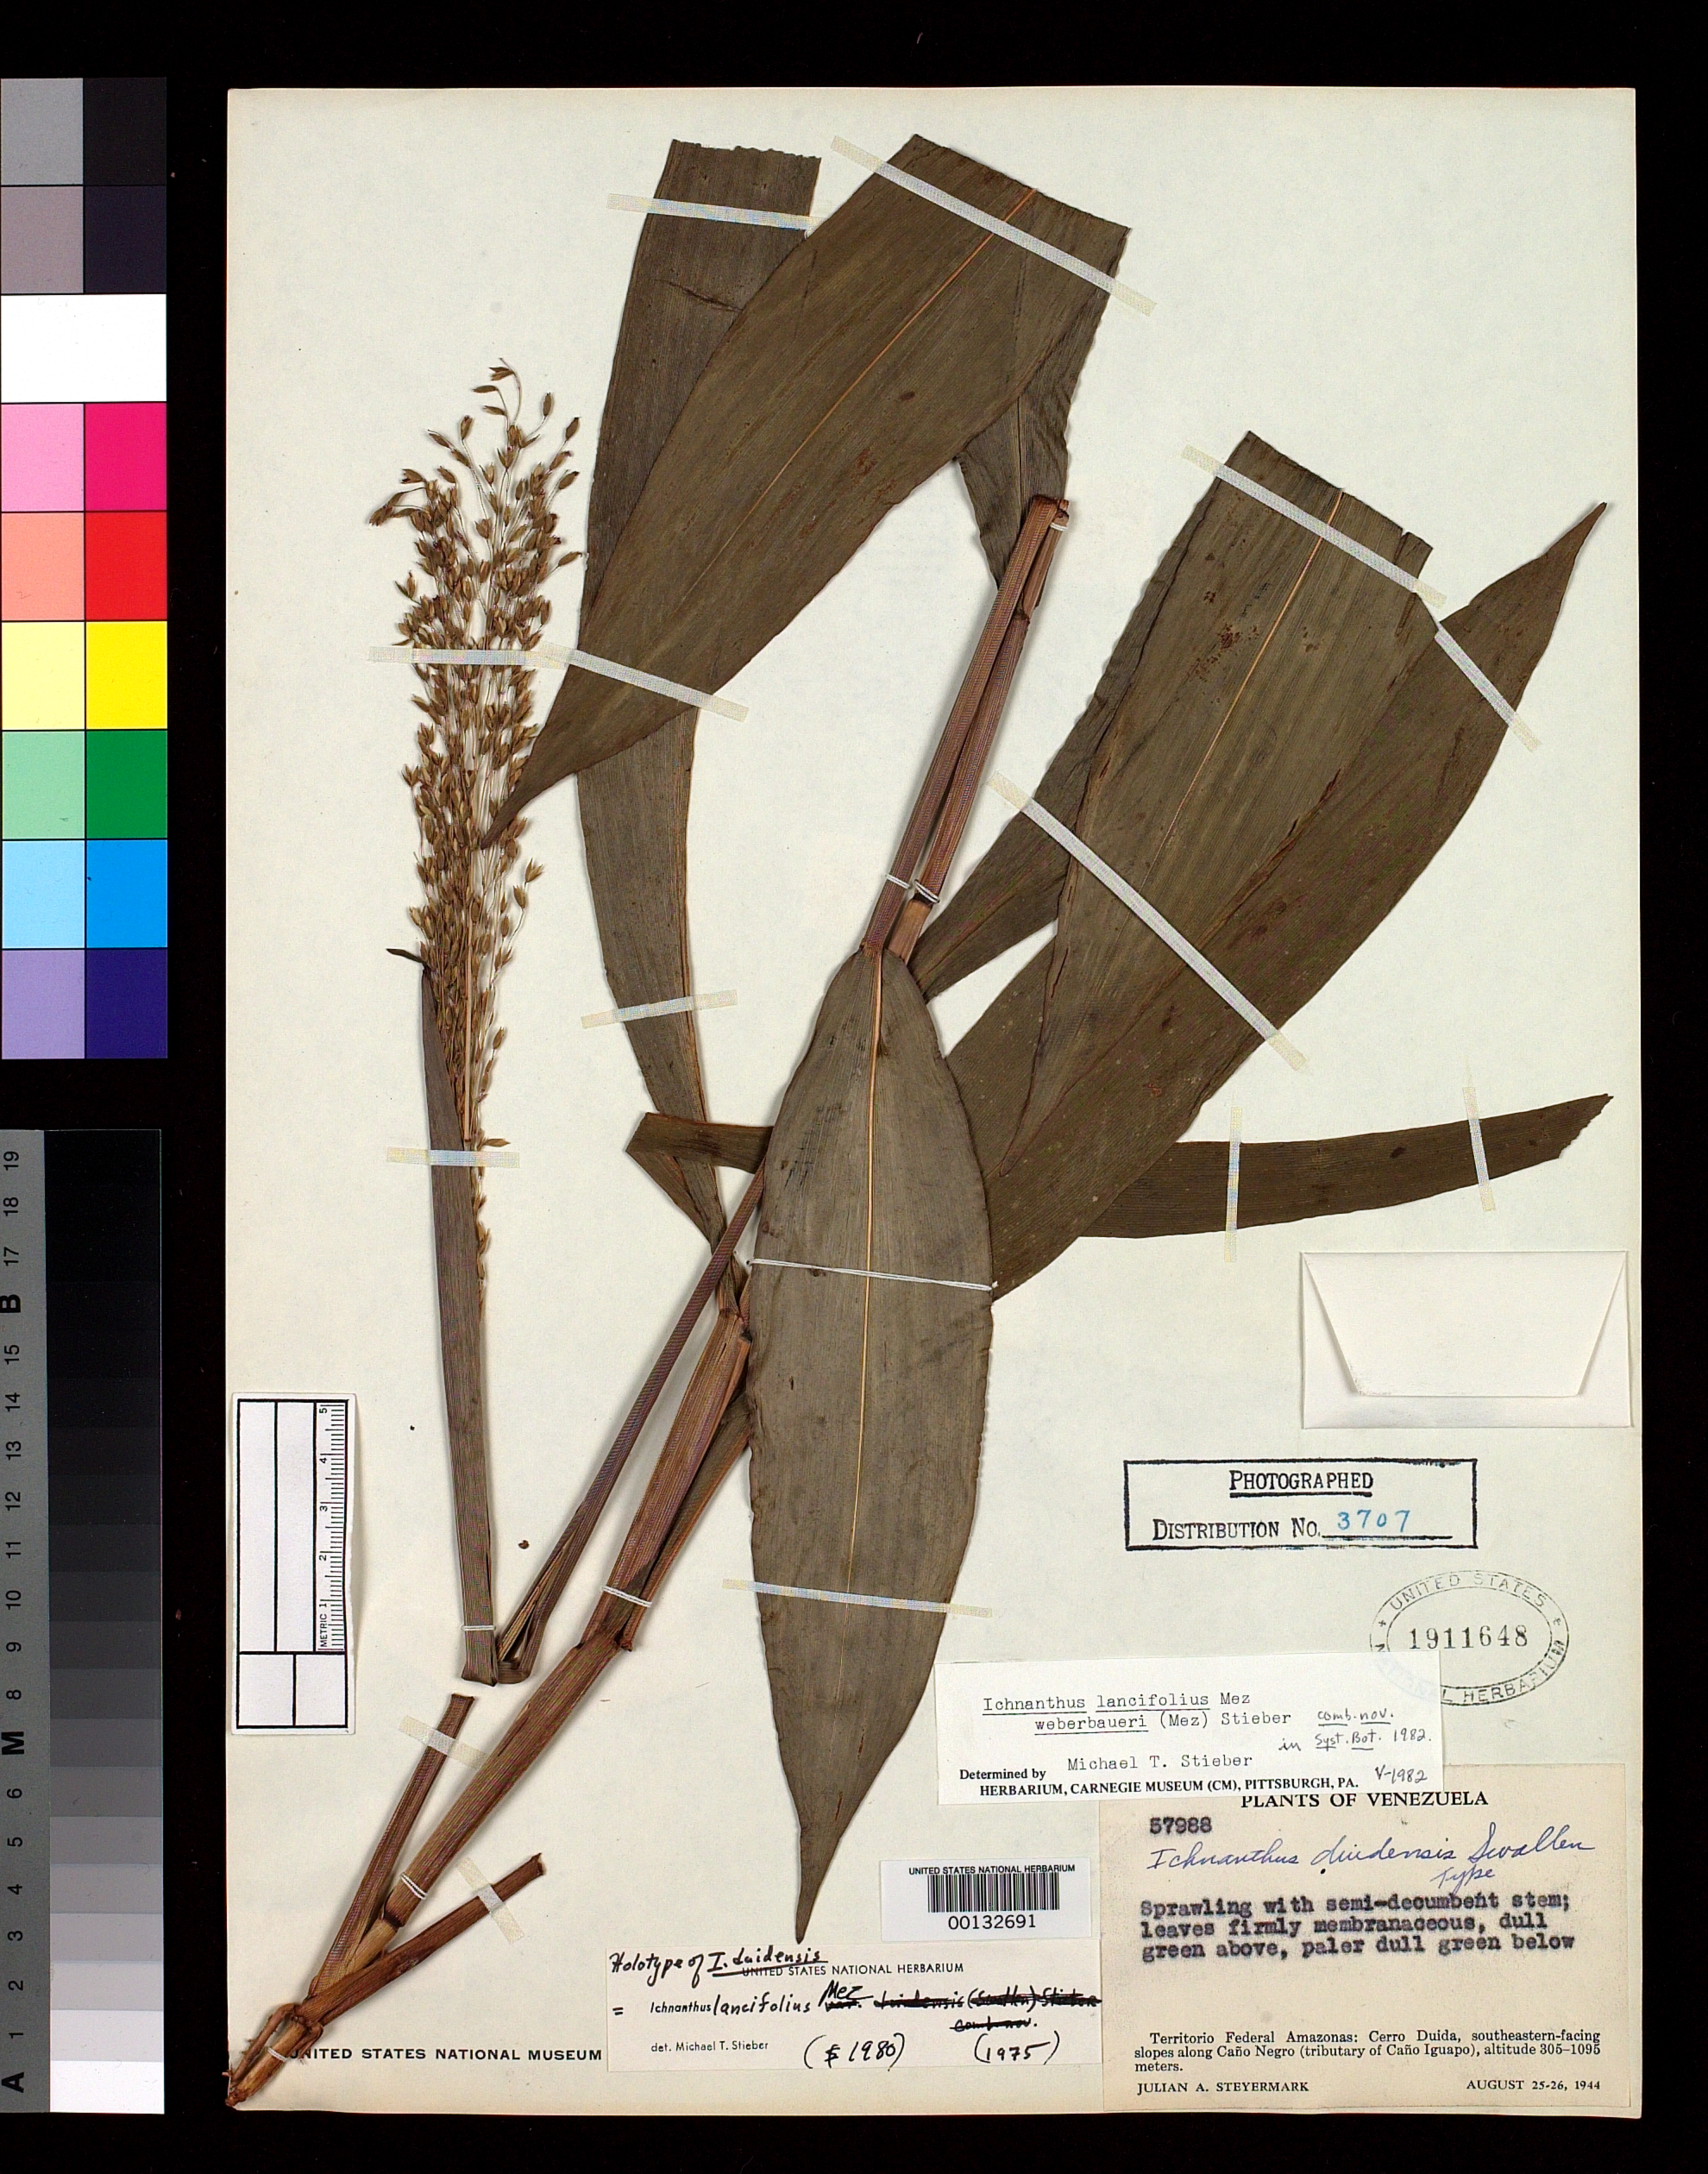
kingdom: Plantae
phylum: Tracheophyta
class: Liliopsida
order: Poales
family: Poaceae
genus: Ichnanthus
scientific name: Ichnanthus duidensis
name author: Swallen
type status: Holotype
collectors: J. Steyermark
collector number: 57988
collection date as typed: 25 Aug 1944 to 26 Aug 1944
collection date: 1944-08-25/1944-08-26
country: Venezuela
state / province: Amazonas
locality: Cerro Duida, along Cano Negro (trib. of Cano Iguapo).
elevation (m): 305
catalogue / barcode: US 1911648